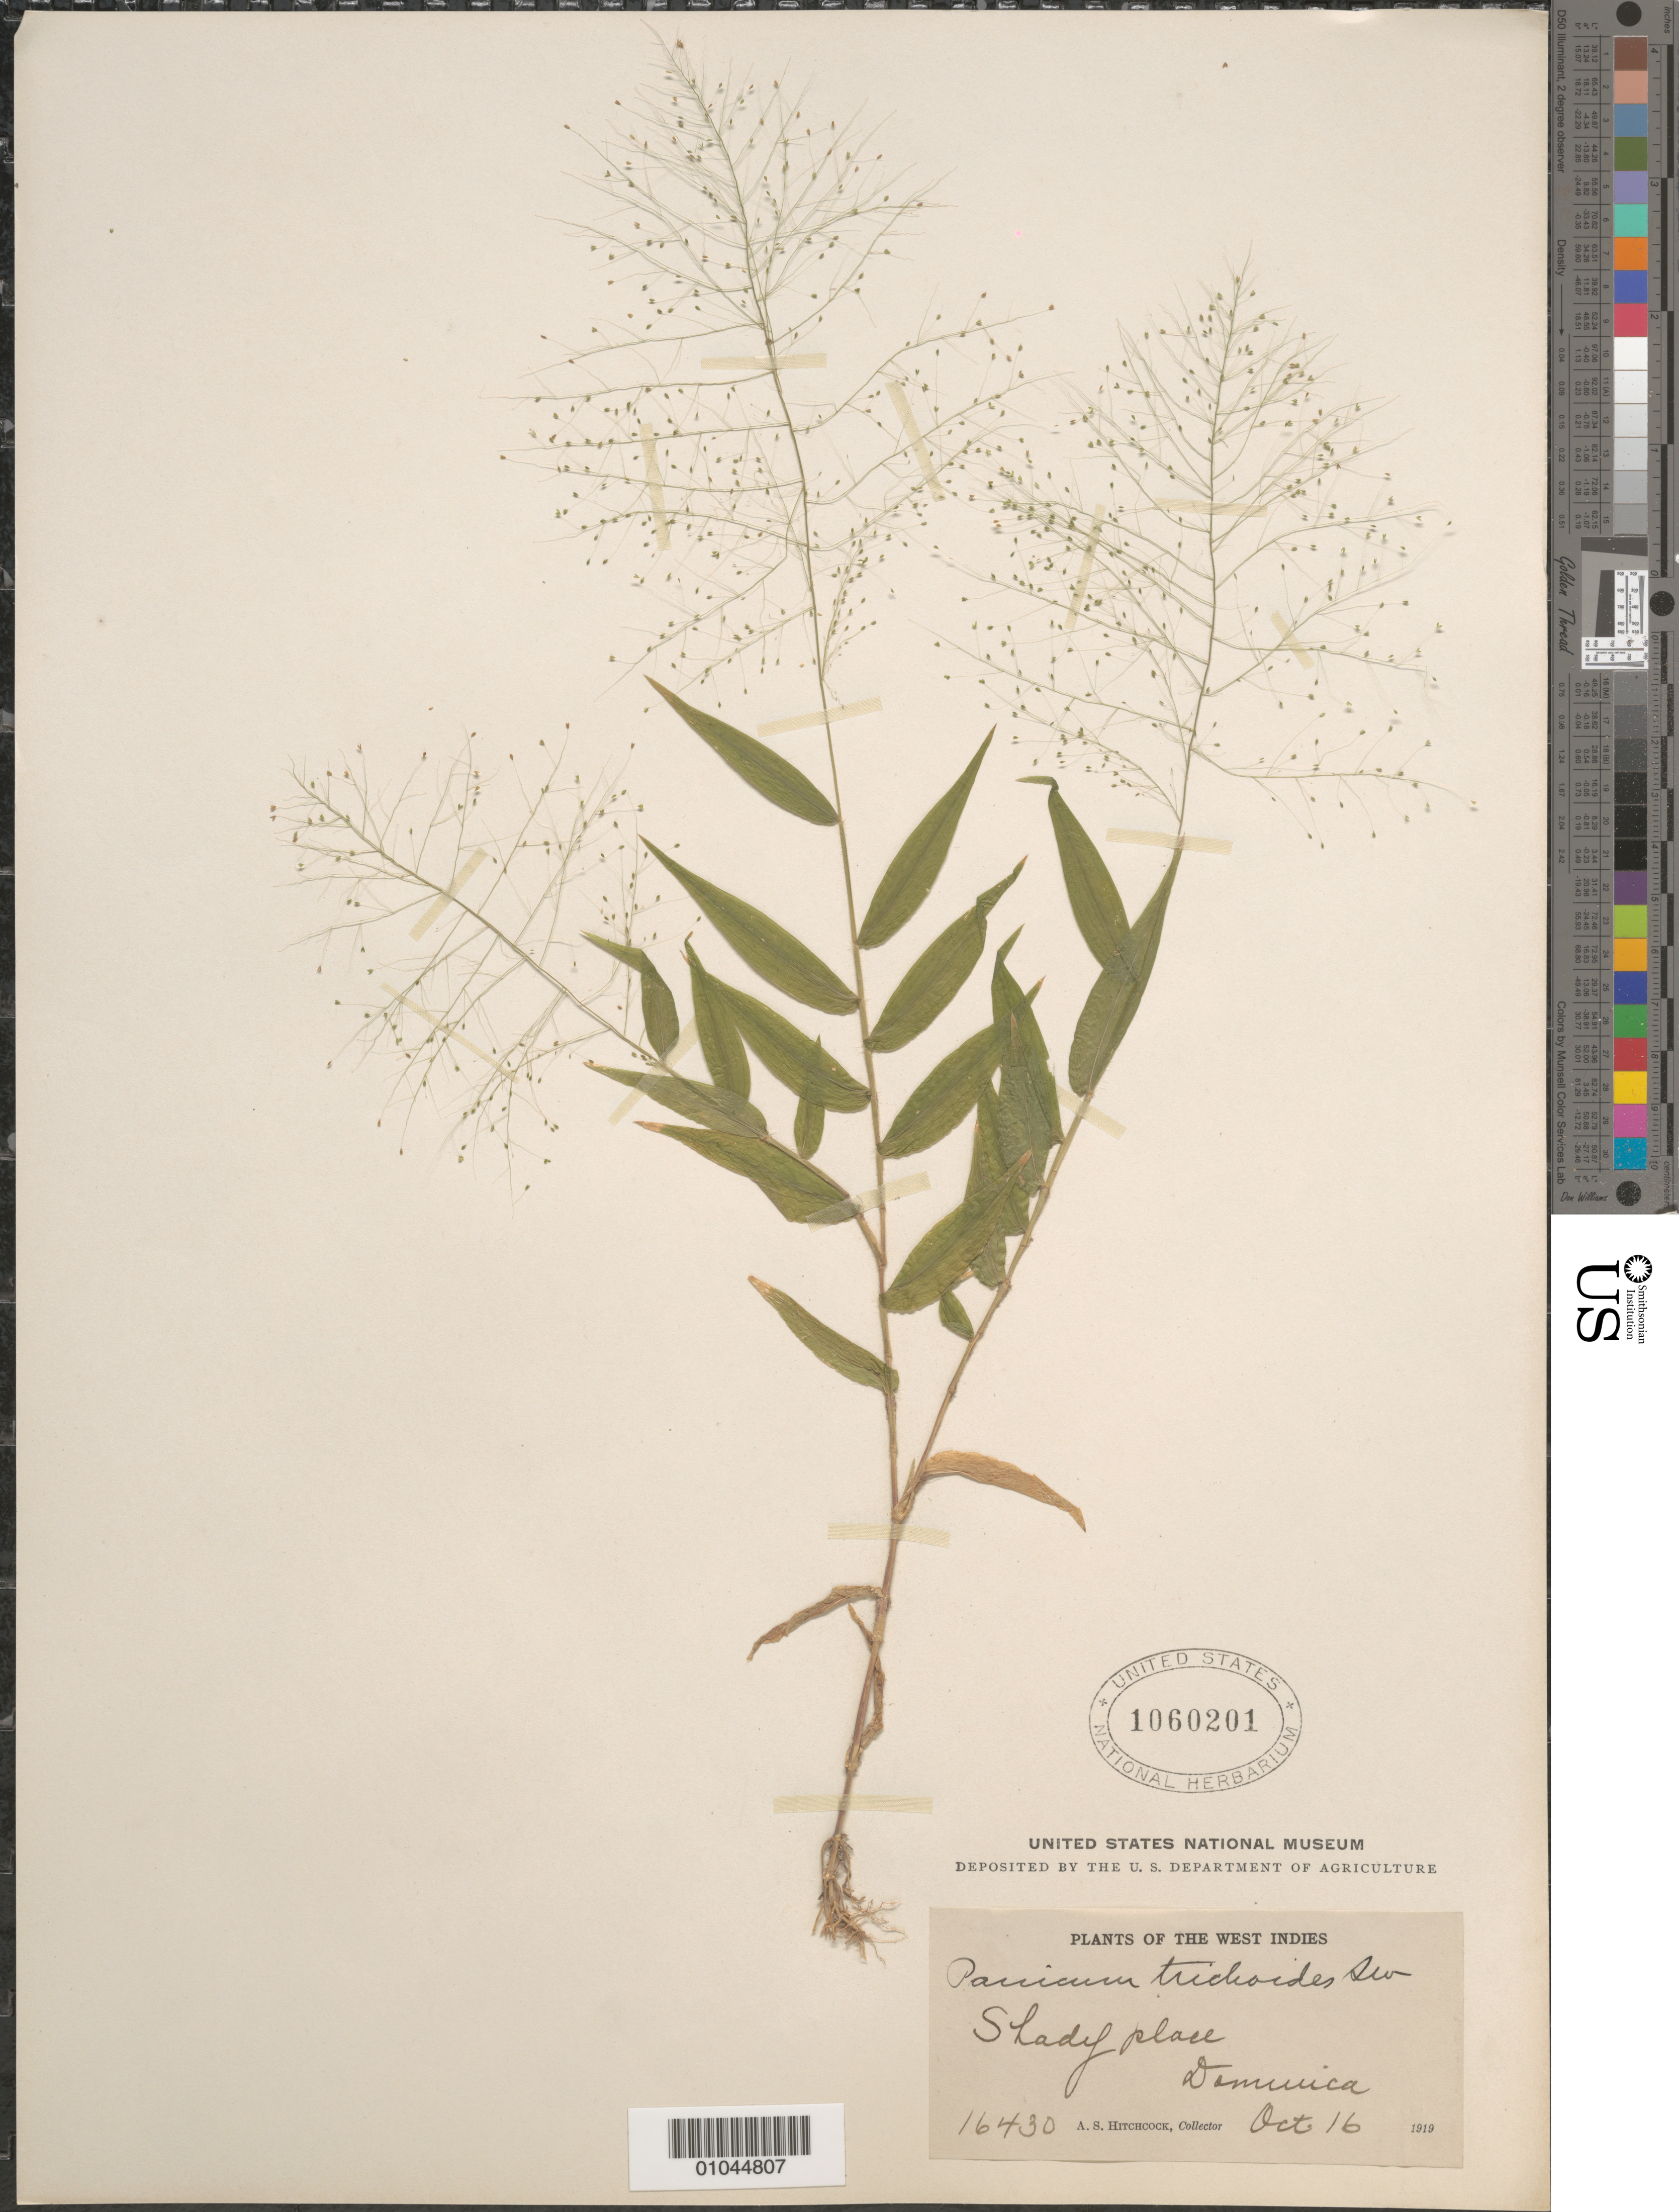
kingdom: Plantae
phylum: Tracheophyta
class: Liliopsida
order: Poales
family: Poaceae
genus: Panicum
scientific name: Panicum trichoides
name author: Sw.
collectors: A. S. Hitchcock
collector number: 16430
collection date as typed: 16 Oct 1919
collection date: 1919-10-16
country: Dominica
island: Dominica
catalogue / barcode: US 1060201